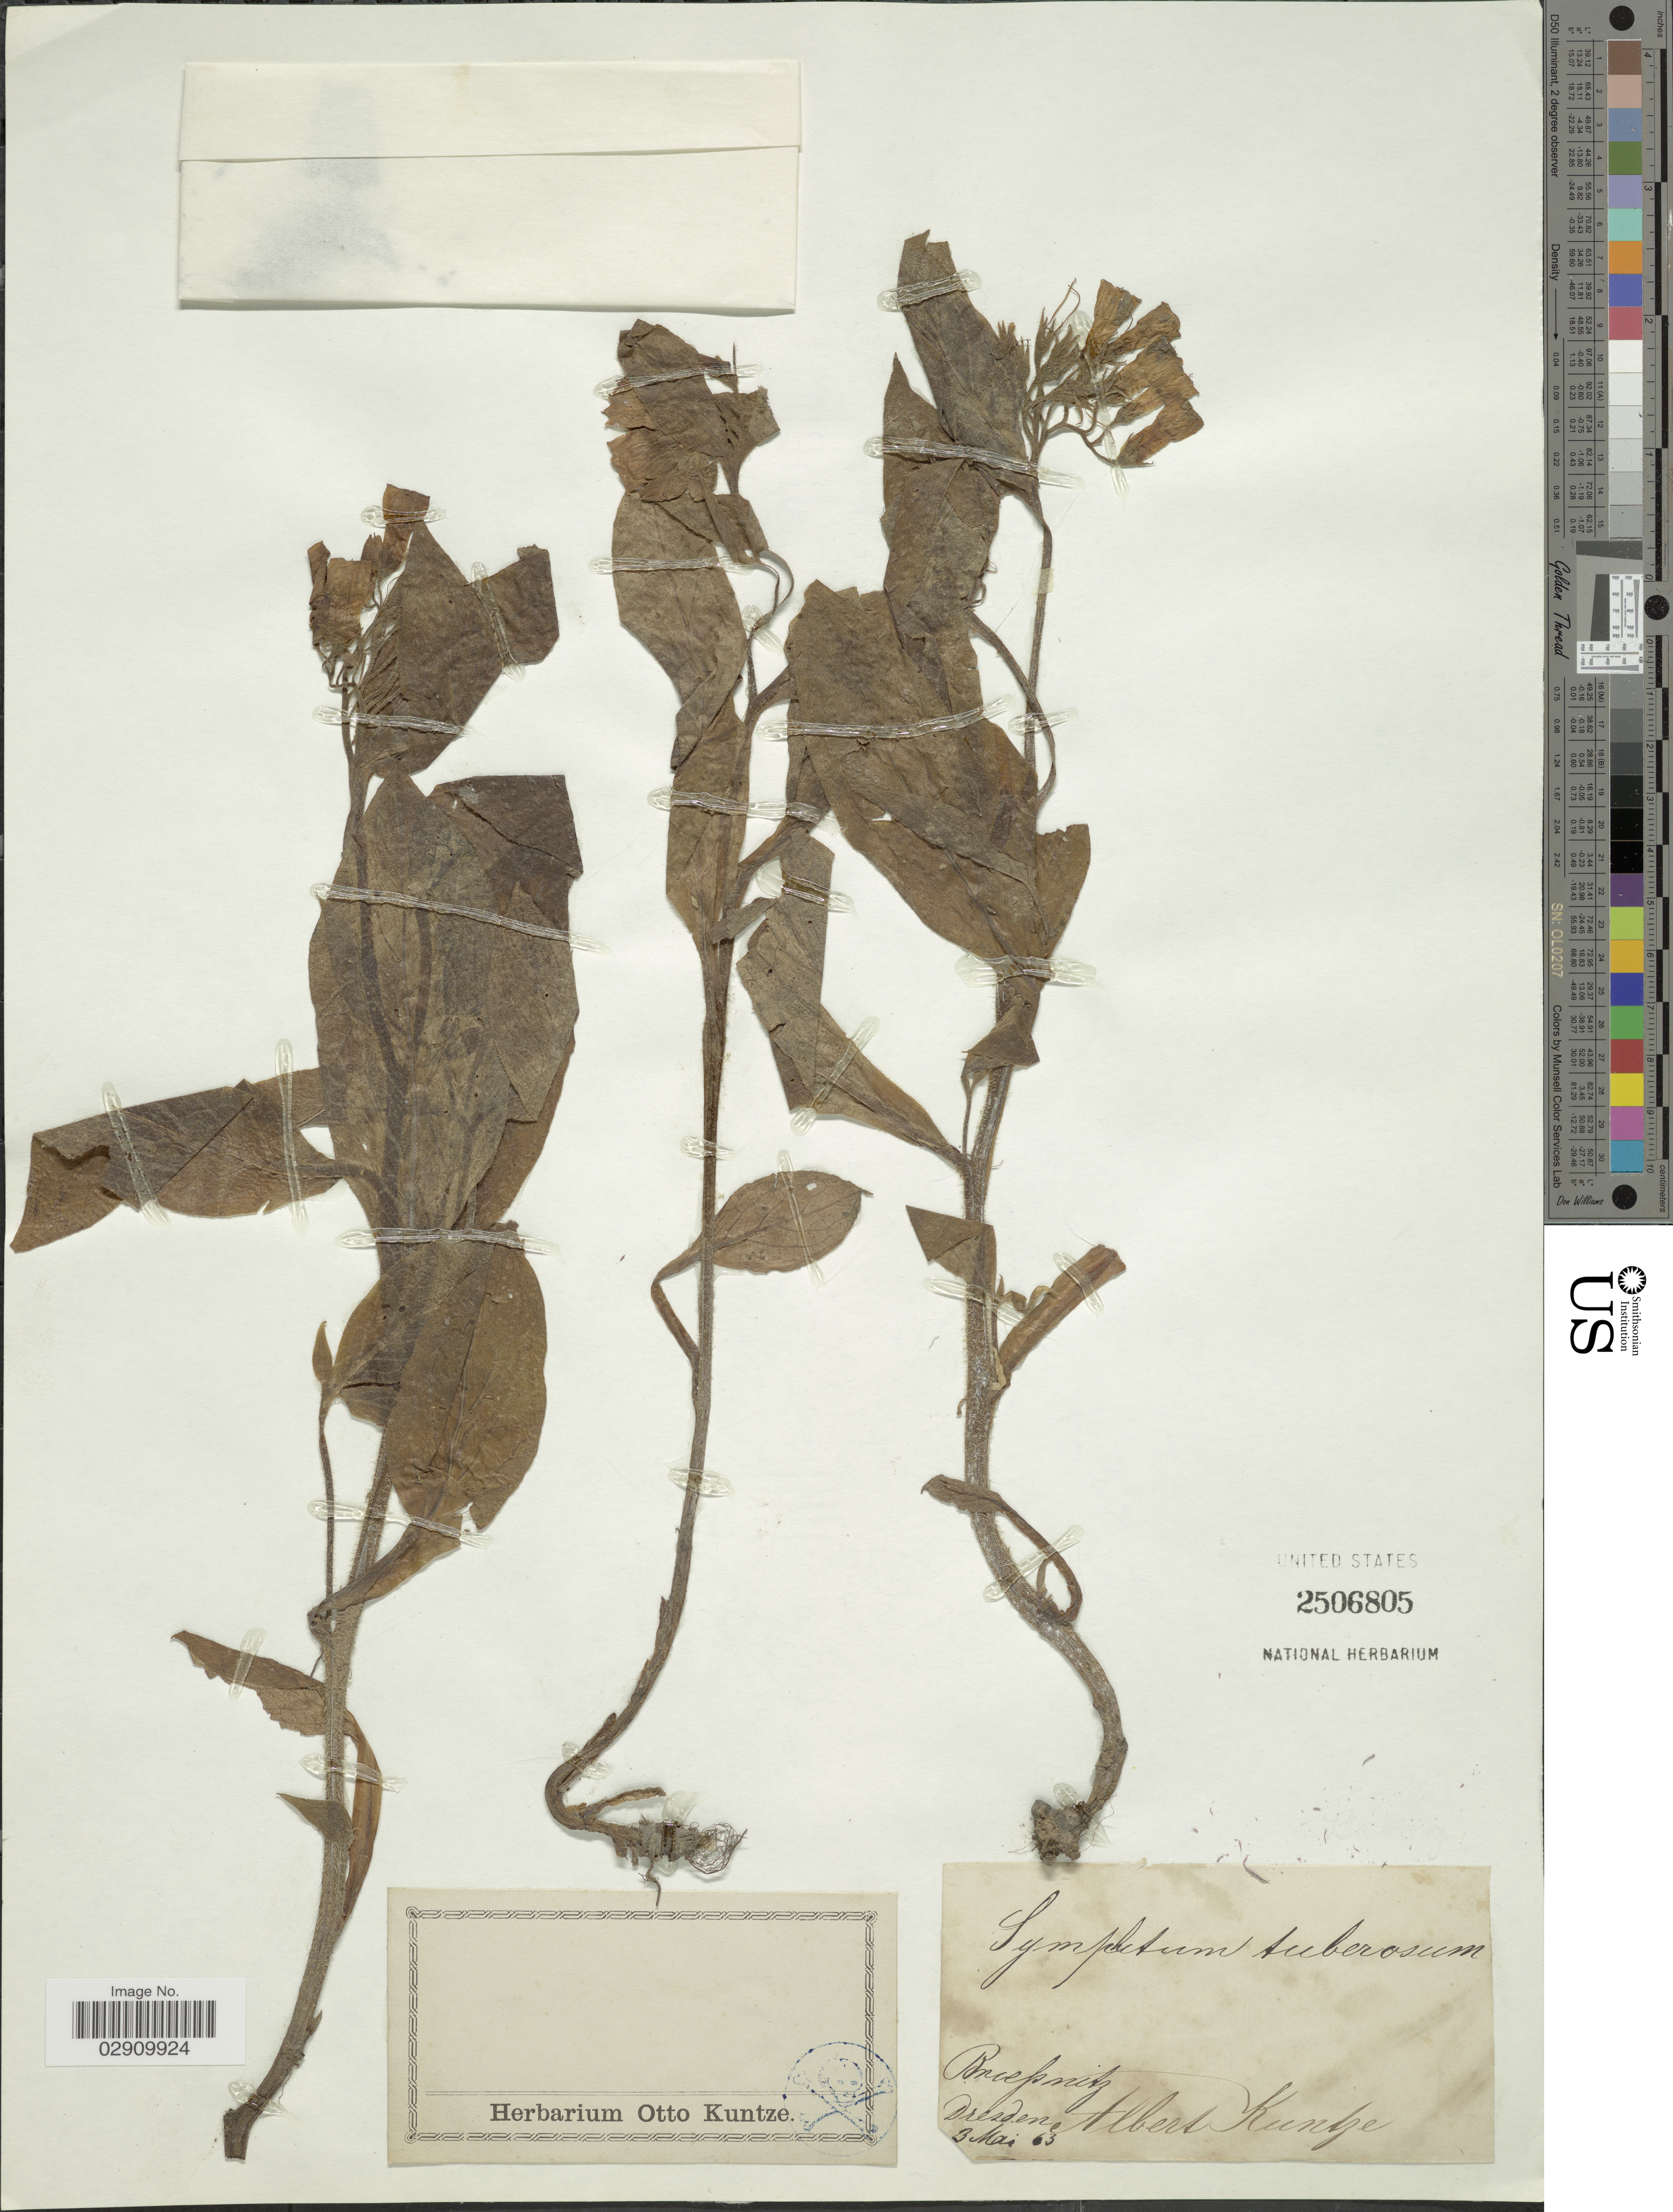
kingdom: Plantae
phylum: Tracheophyta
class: Magnoliopsida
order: Boraginales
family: Boraginaceae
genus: Symphytum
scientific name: Symphytum tuberosum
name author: L.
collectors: A. Kuntze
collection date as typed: Transcribed d/m/y: 3/5/63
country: Germany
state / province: Sachsen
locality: Briesnitz, Dresden.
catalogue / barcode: US 2506805